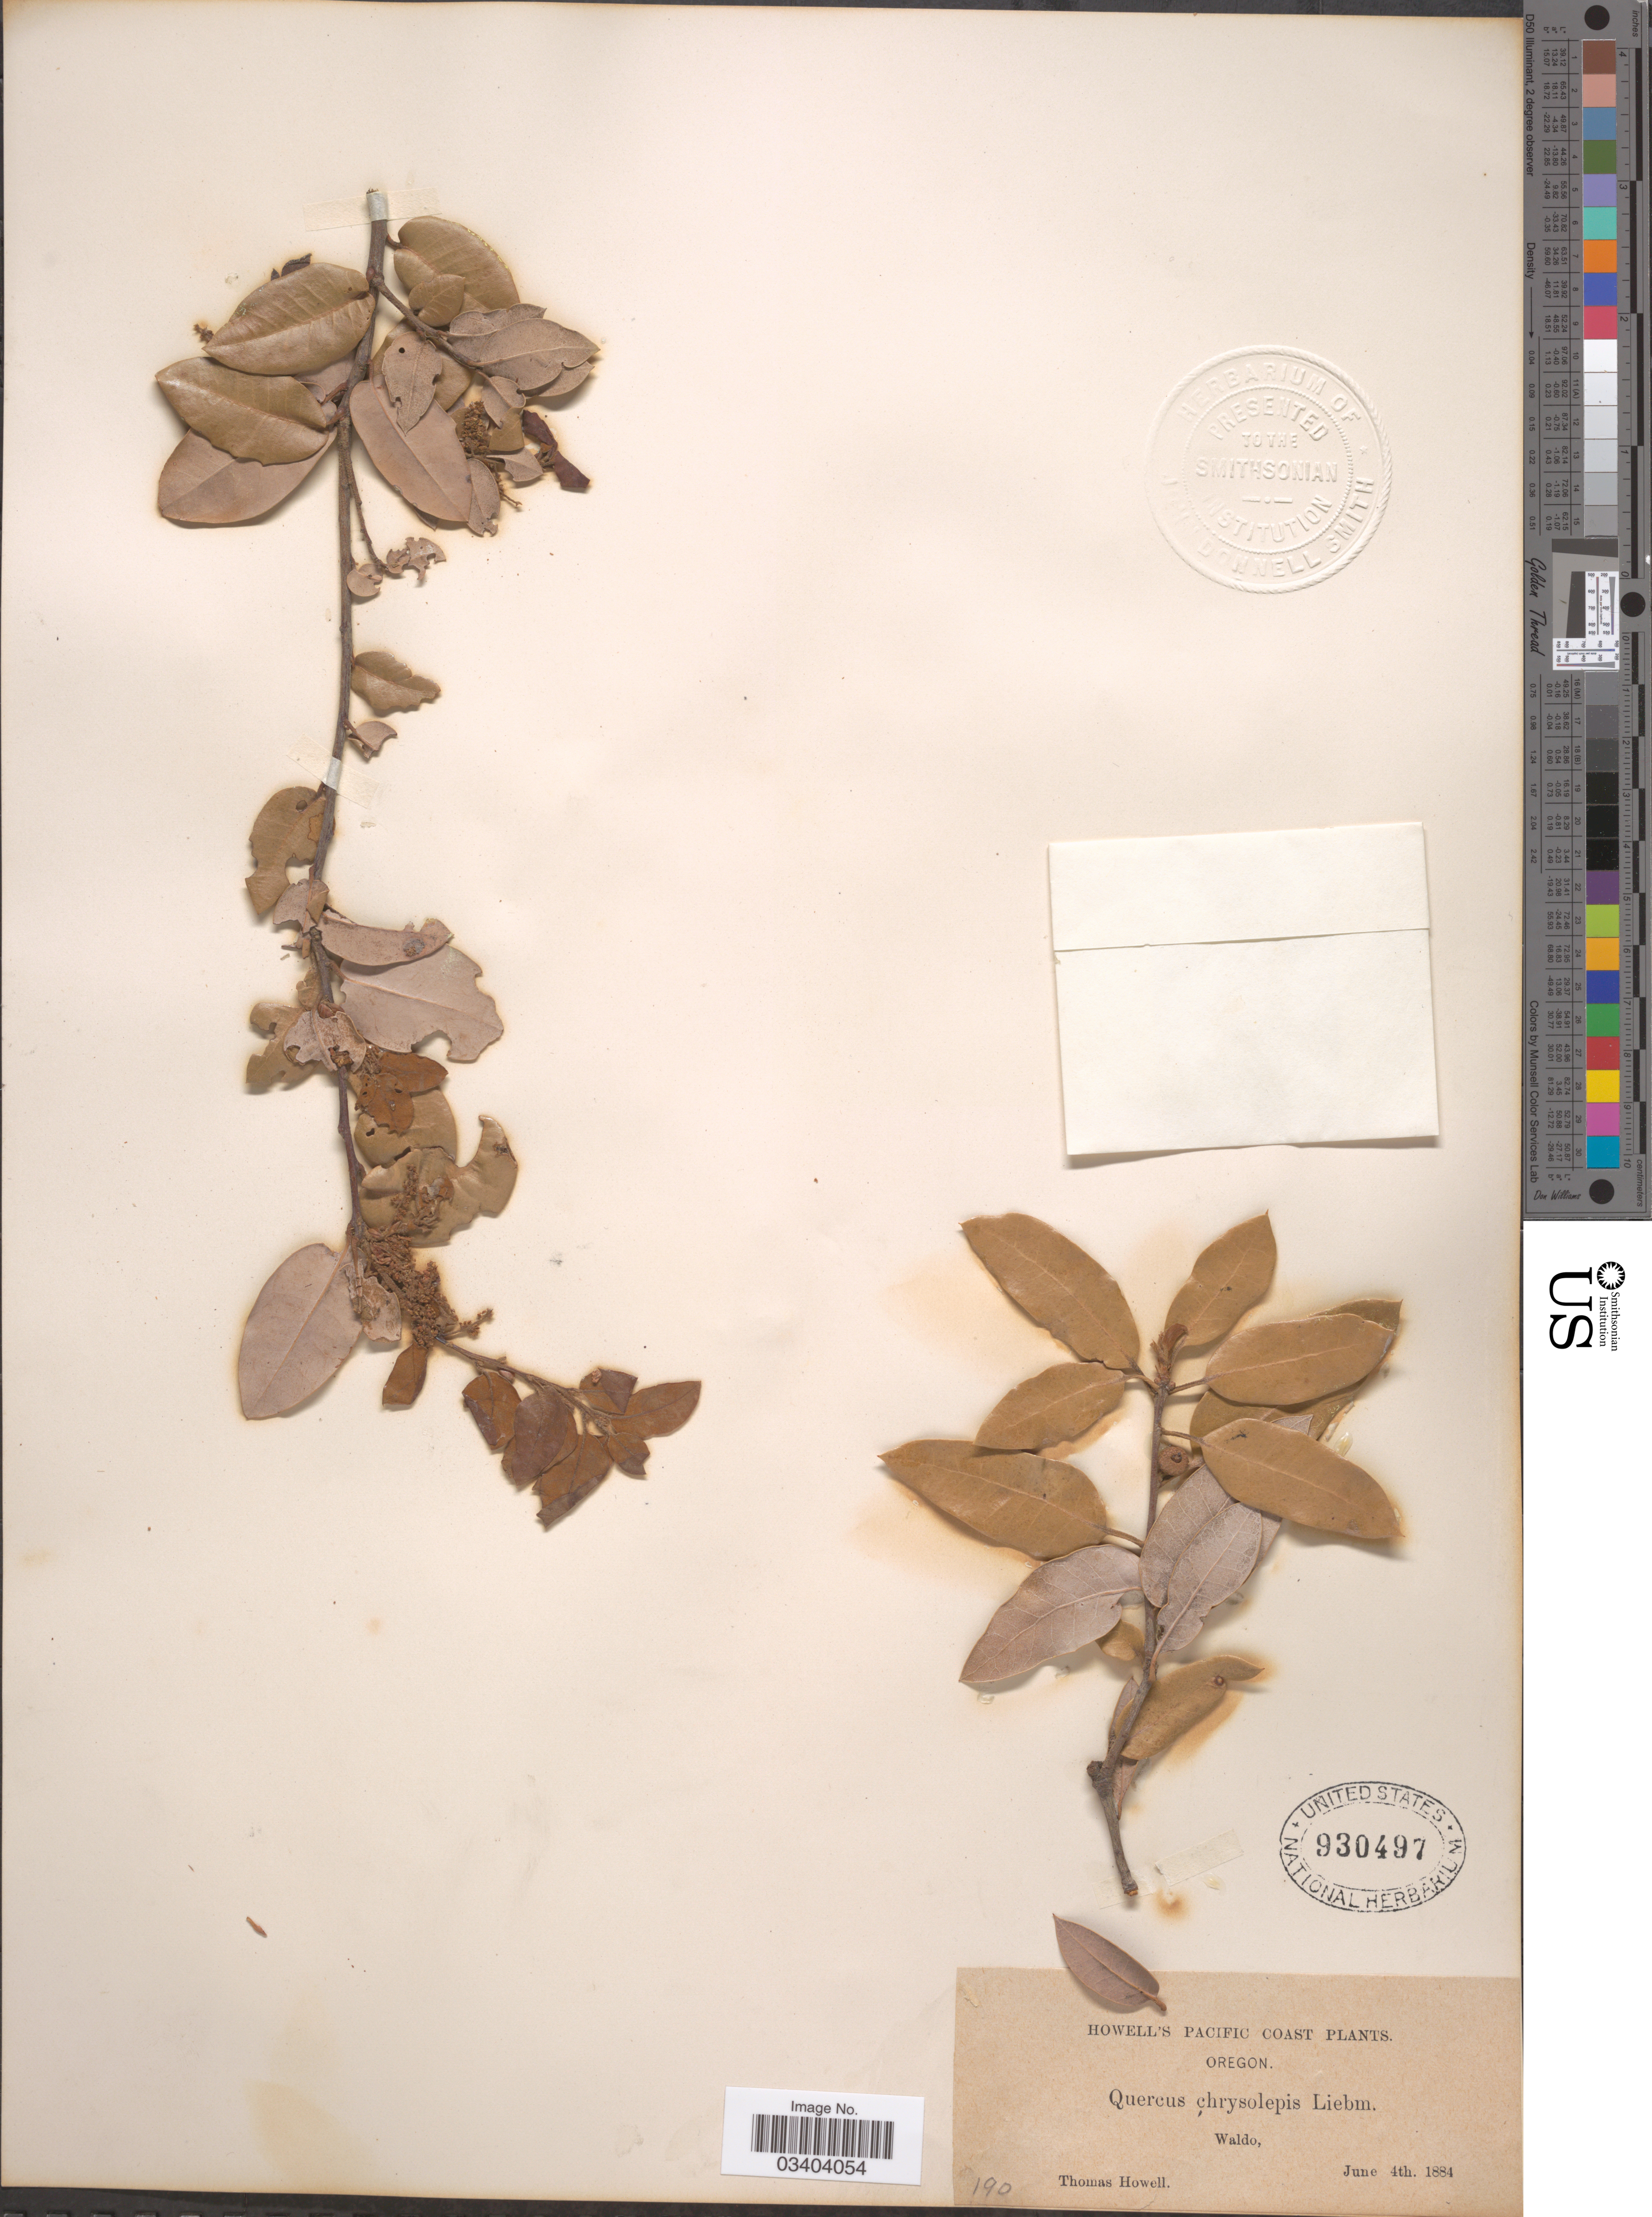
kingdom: Plantae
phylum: Tracheophyta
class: Magnoliopsida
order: Fagales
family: Fagaceae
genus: Quercus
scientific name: Quercus chrysolepis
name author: Liebm.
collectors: T. Howell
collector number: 190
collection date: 1884-06-04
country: United States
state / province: Oregon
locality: Pacific Coast. Waldo.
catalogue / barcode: US 930497